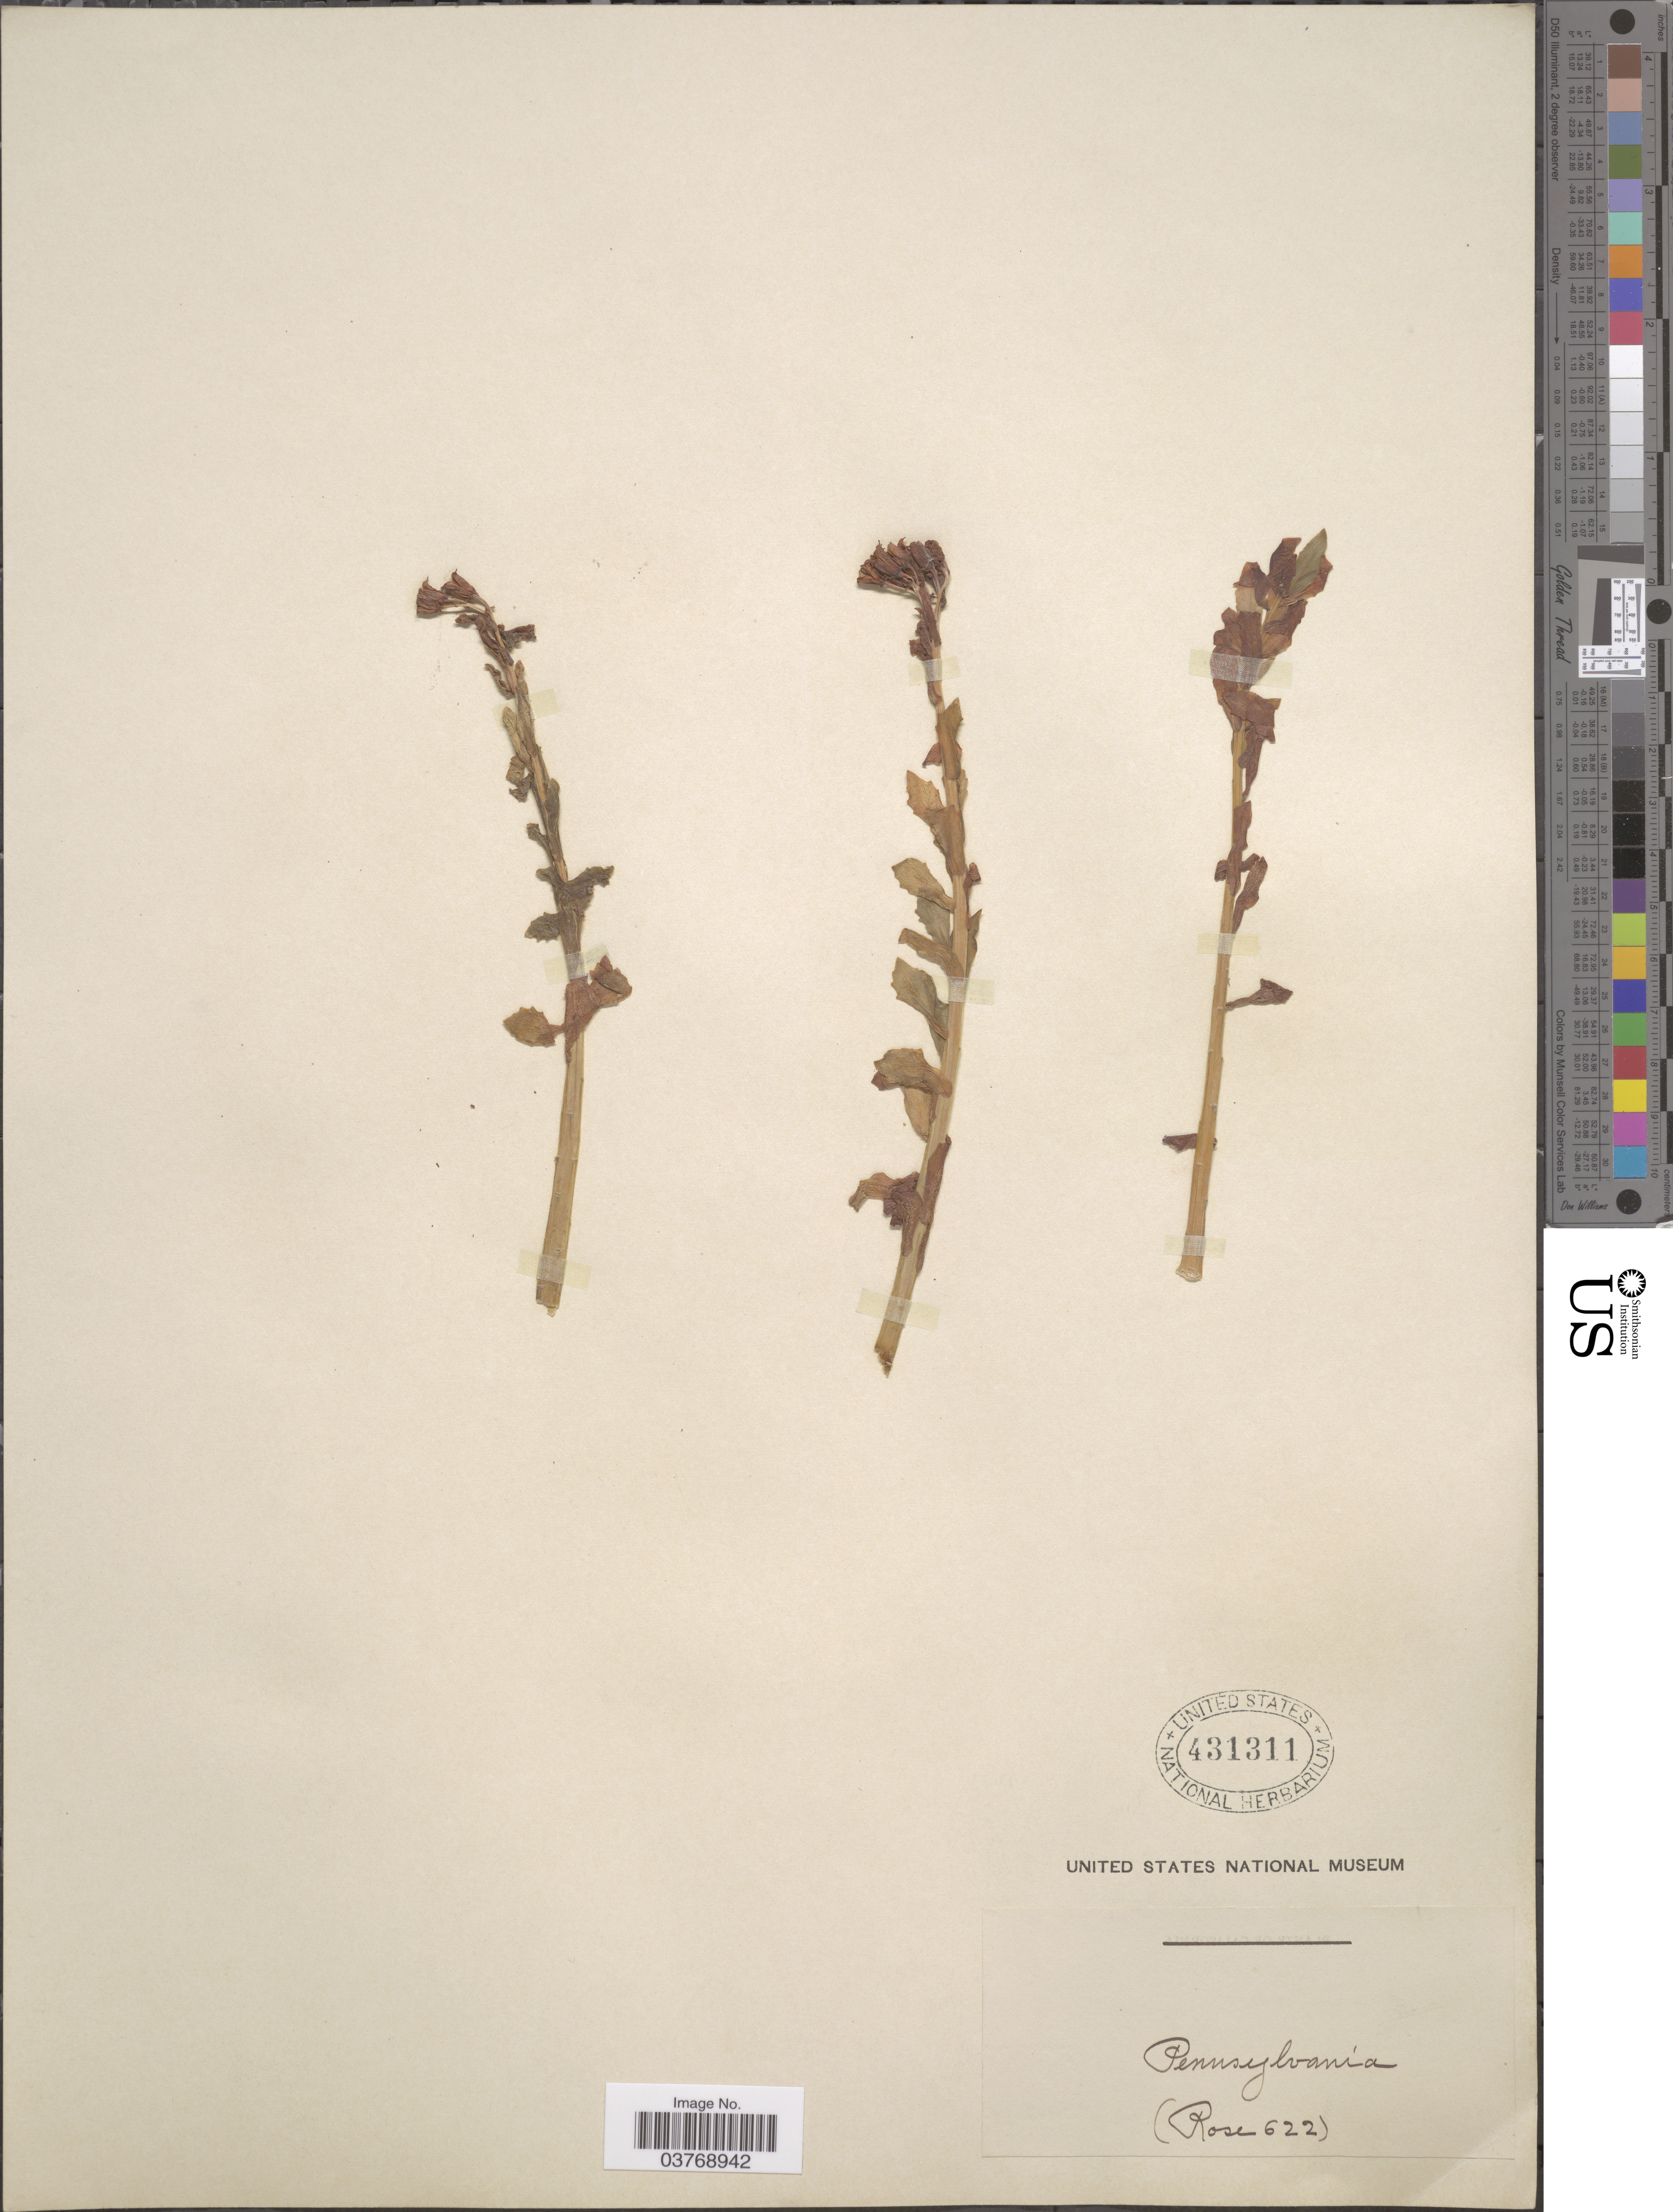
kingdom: Plantae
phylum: Tracheophyta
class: Magnoliopsida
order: Saxifragales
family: Crassulaceae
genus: Rhodiola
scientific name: Rhodiola rosea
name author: L.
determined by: Strong, Mark T., (BOT), Smithsonian Institution - National Museum of Natural History (UNITED STATES)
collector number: (Rose 622)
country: United States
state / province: Pennsylvania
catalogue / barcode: US 431311